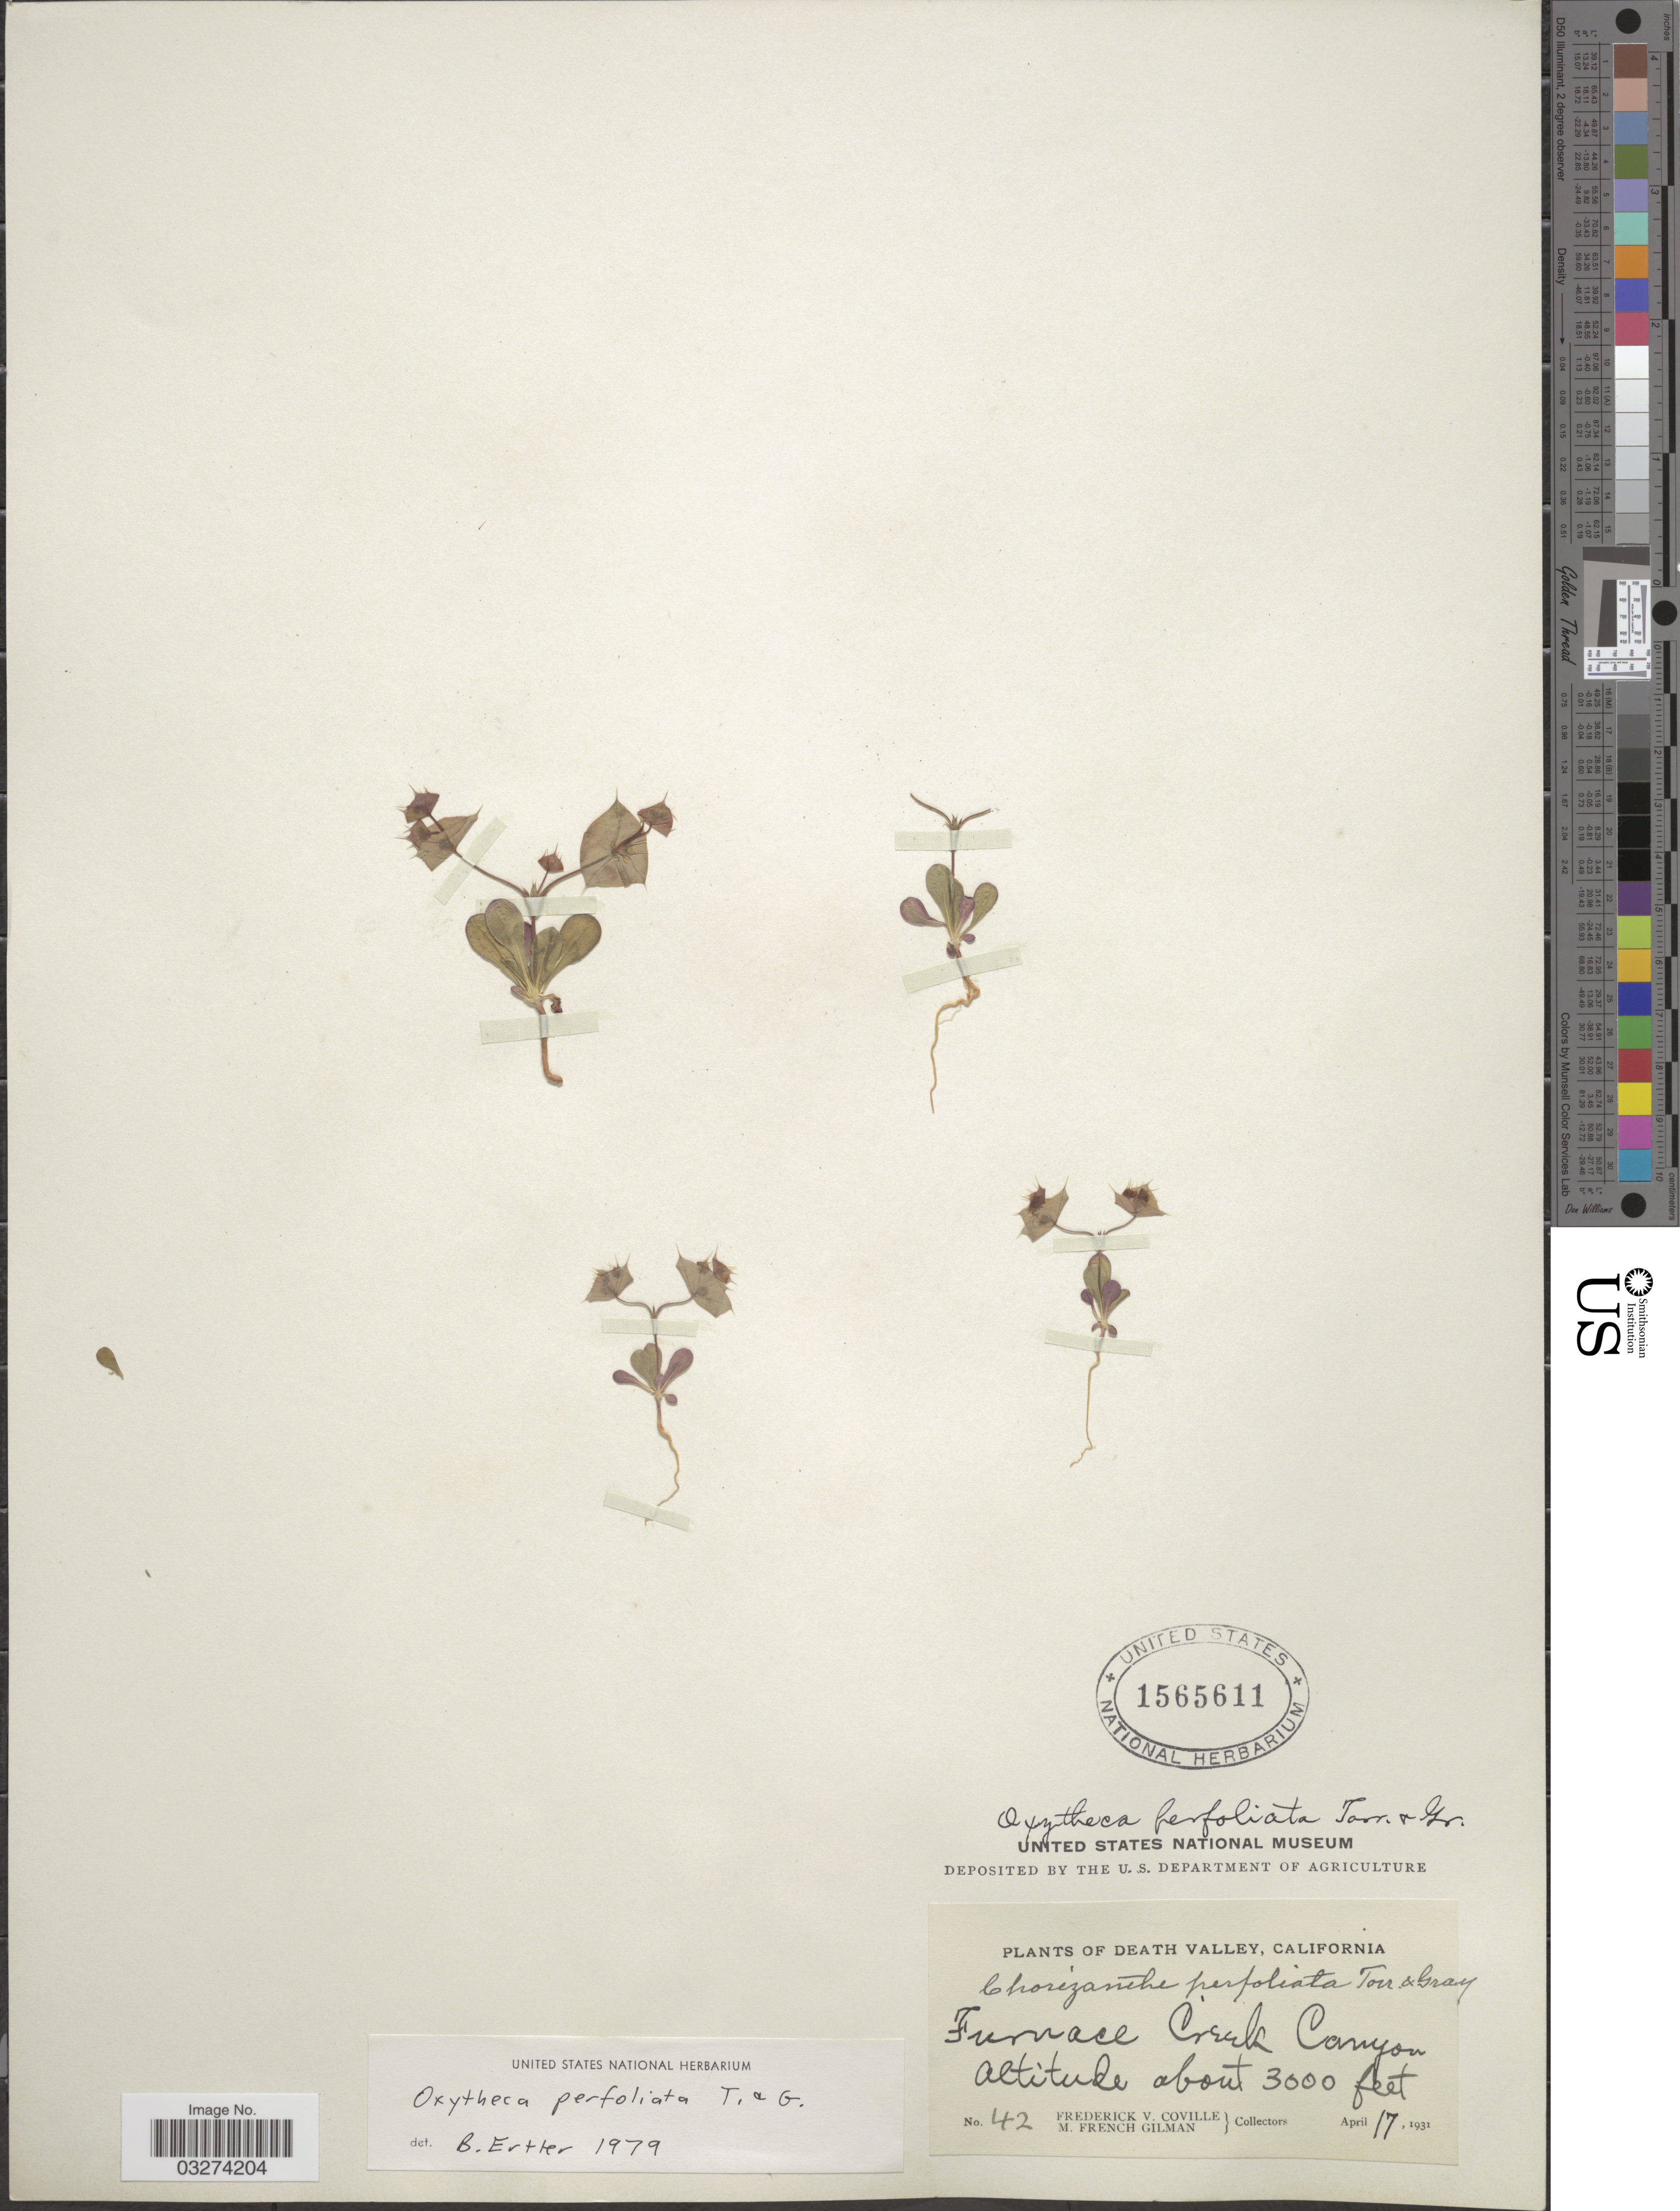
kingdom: Plantae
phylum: Tracheophyta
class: Magnoliopsida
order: Caryophyllales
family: Polygonaceae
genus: Oxytheca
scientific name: Oxytheca perfoliata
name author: Torr. & A. Gray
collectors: F. V. Coville & M. F. Gilman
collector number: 42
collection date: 1931-04-17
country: United States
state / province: California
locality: Death Valley. Furnace Creek Canyon.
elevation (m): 914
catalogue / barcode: US 1565611